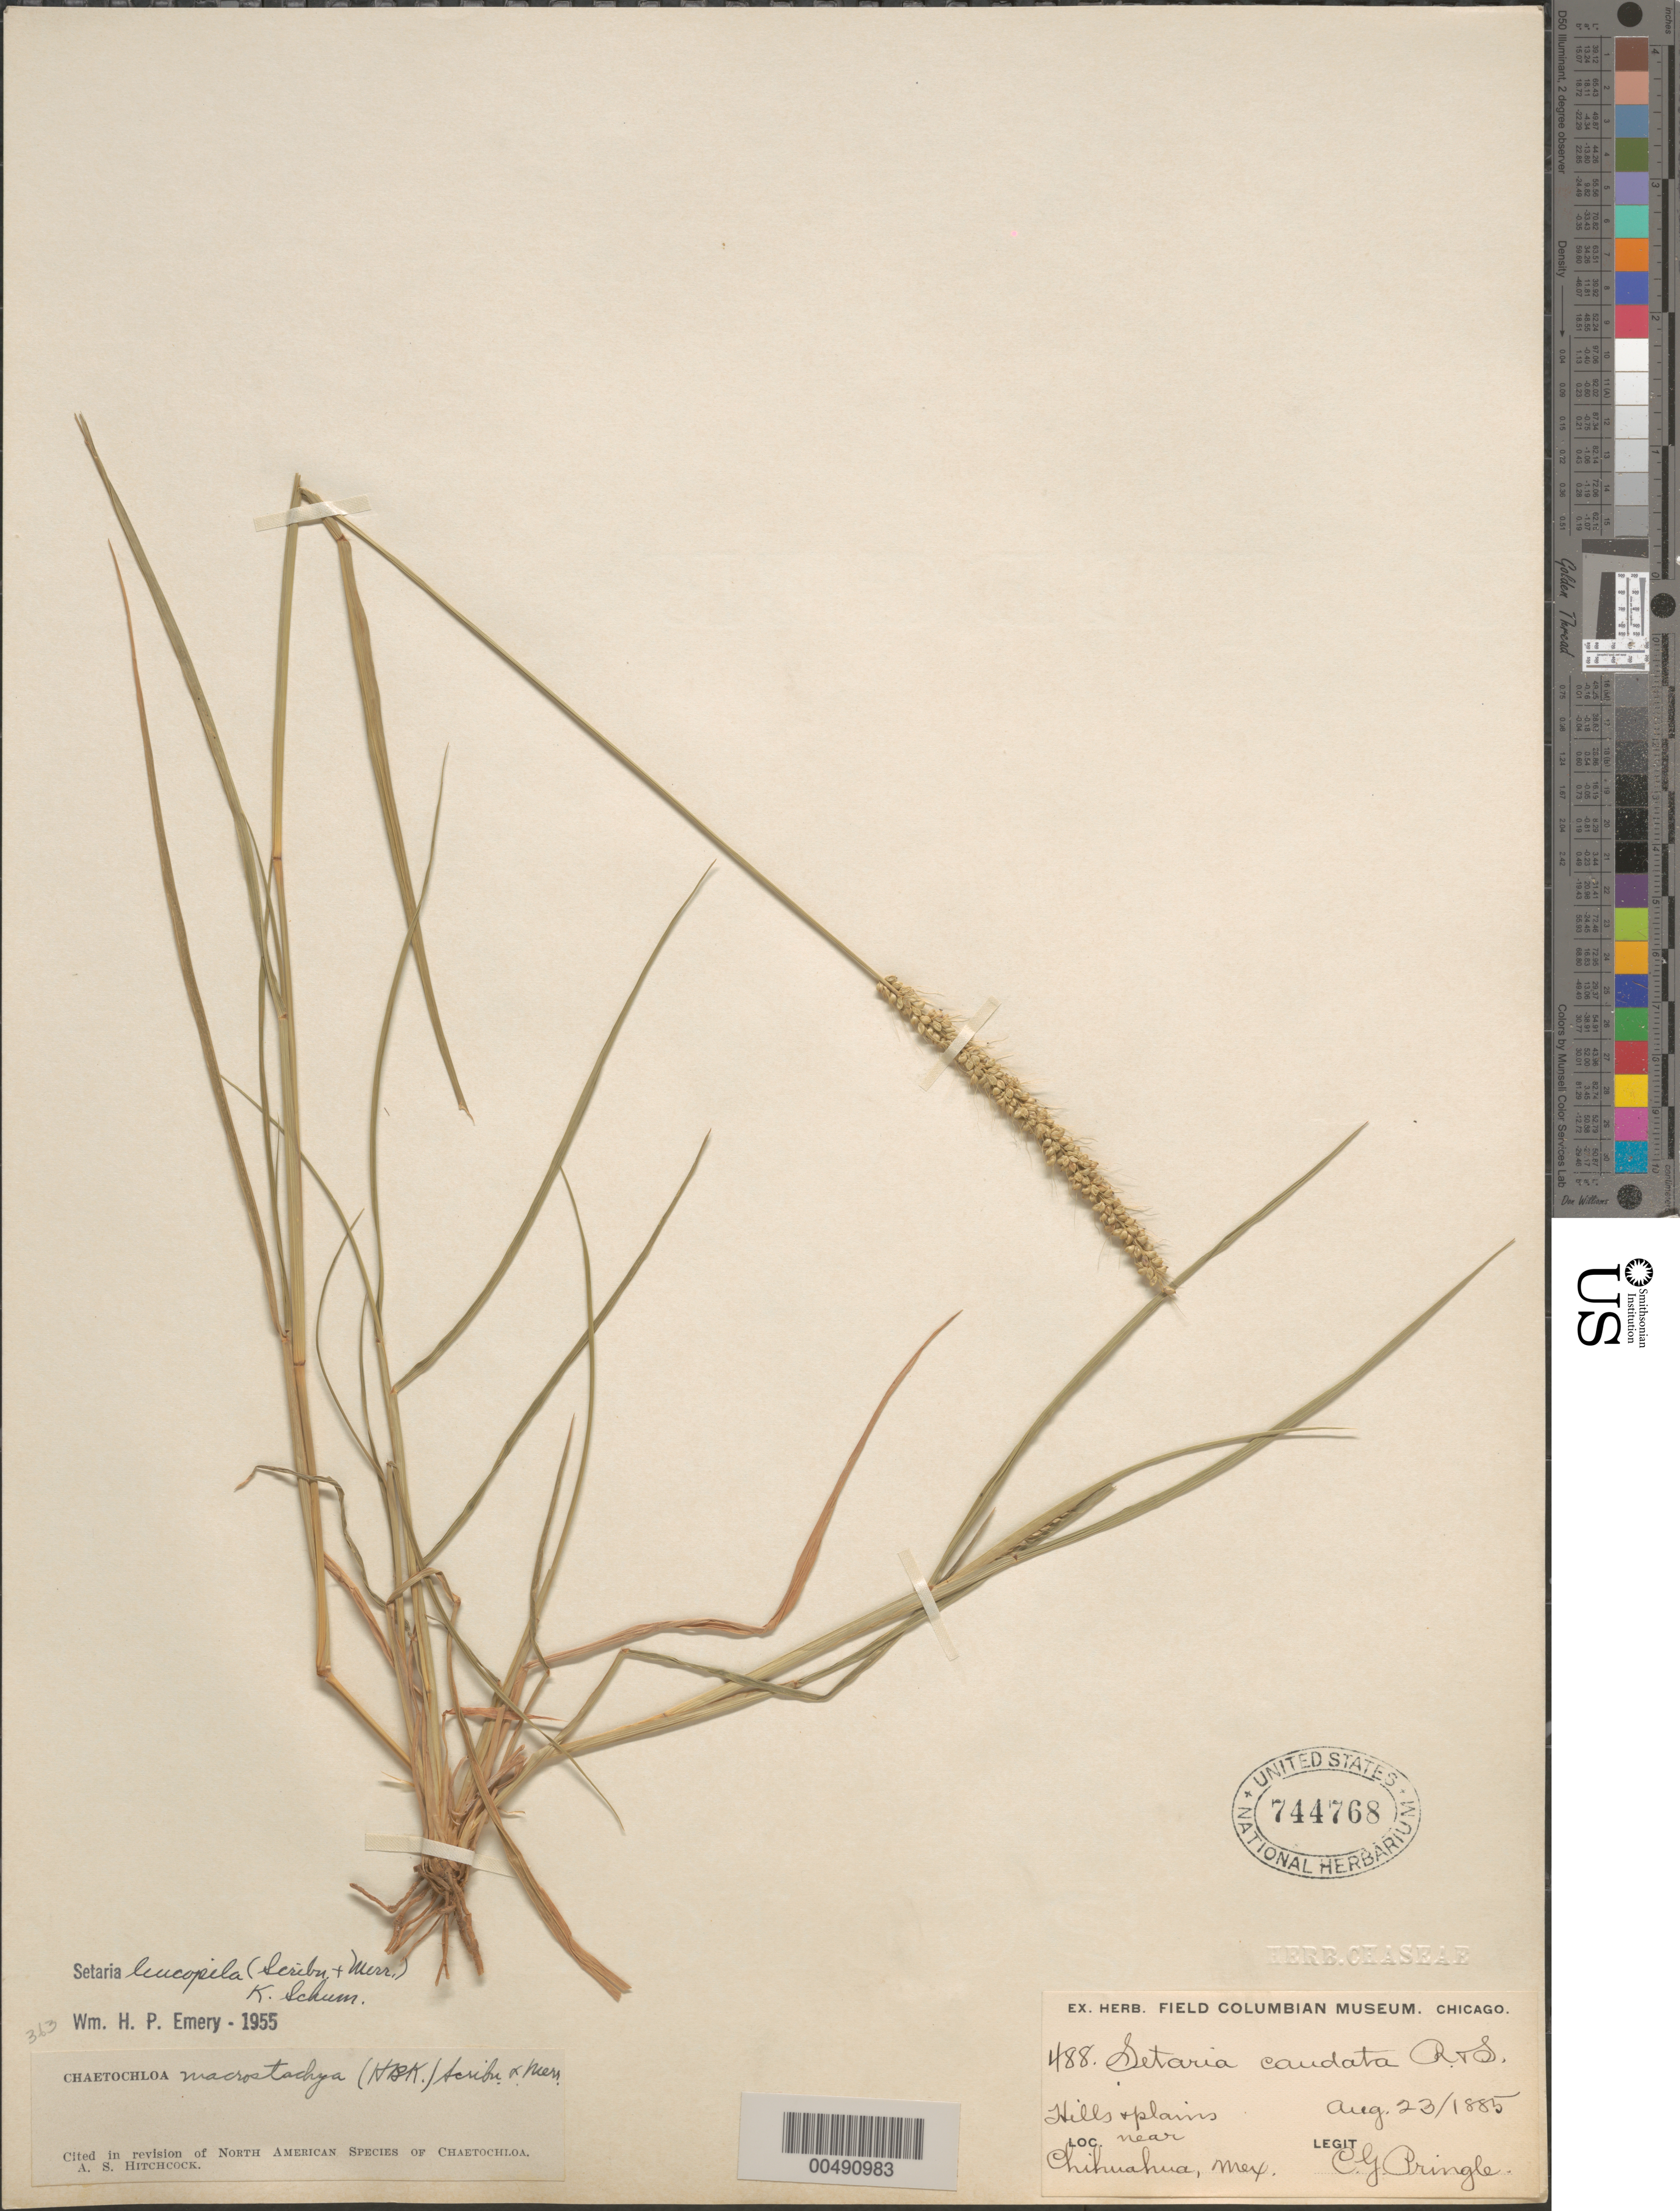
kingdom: Plantae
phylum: Tracheophyta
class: Liliopsida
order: Poales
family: Poaceae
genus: Setaria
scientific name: Setaria leucopila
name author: (Scribn. & Merr.) K. Schum.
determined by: Emery, W. H. P.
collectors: C. G. Pringle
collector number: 488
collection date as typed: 23 Aug 1885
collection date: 1885-08-23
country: Mexico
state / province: Chihuahua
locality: Near Chihuahua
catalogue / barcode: US 744768